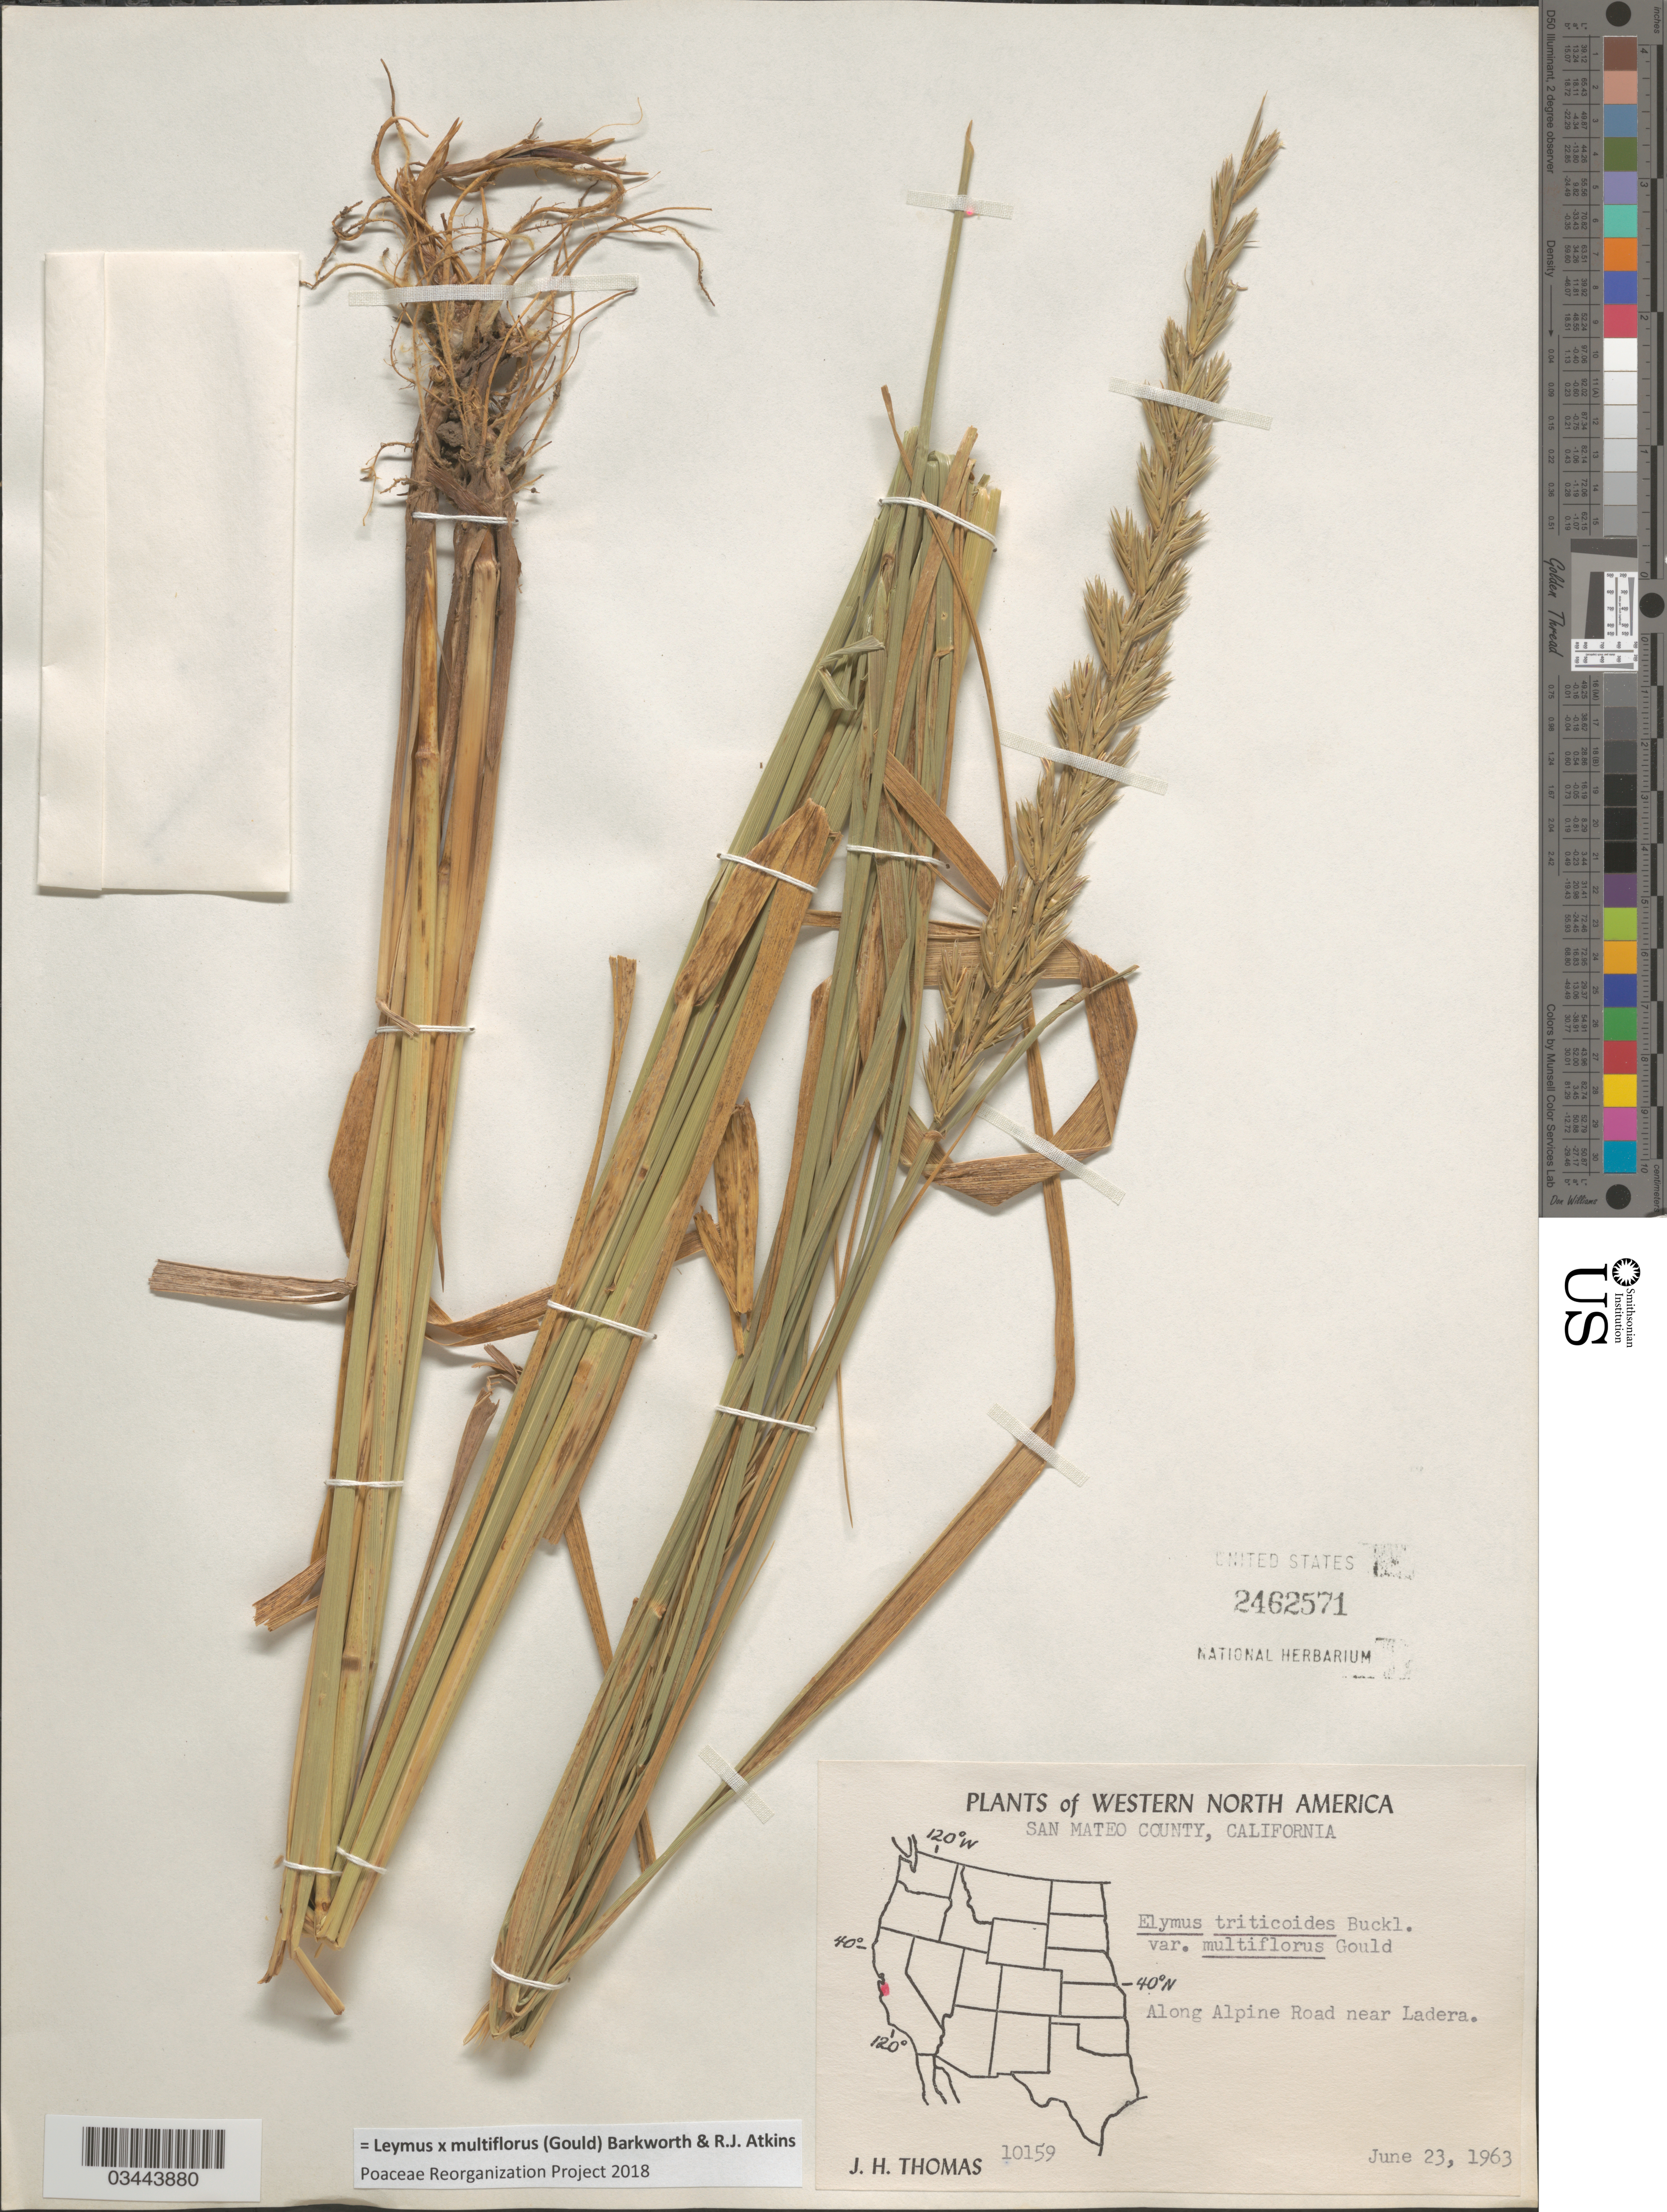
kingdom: Plantae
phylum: Tracheophyta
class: Liliopsida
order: Poales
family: Poaceae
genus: Leymus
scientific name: Leymus x multiflorus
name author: (Gould) Barkworth & R.J. Atkins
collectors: J. H. Thomas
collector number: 10159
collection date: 1963-06-23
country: United States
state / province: California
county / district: San Mateo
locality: Western North America. San Mateo County. Along Alpine Road near Ladera.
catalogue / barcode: US 2462571